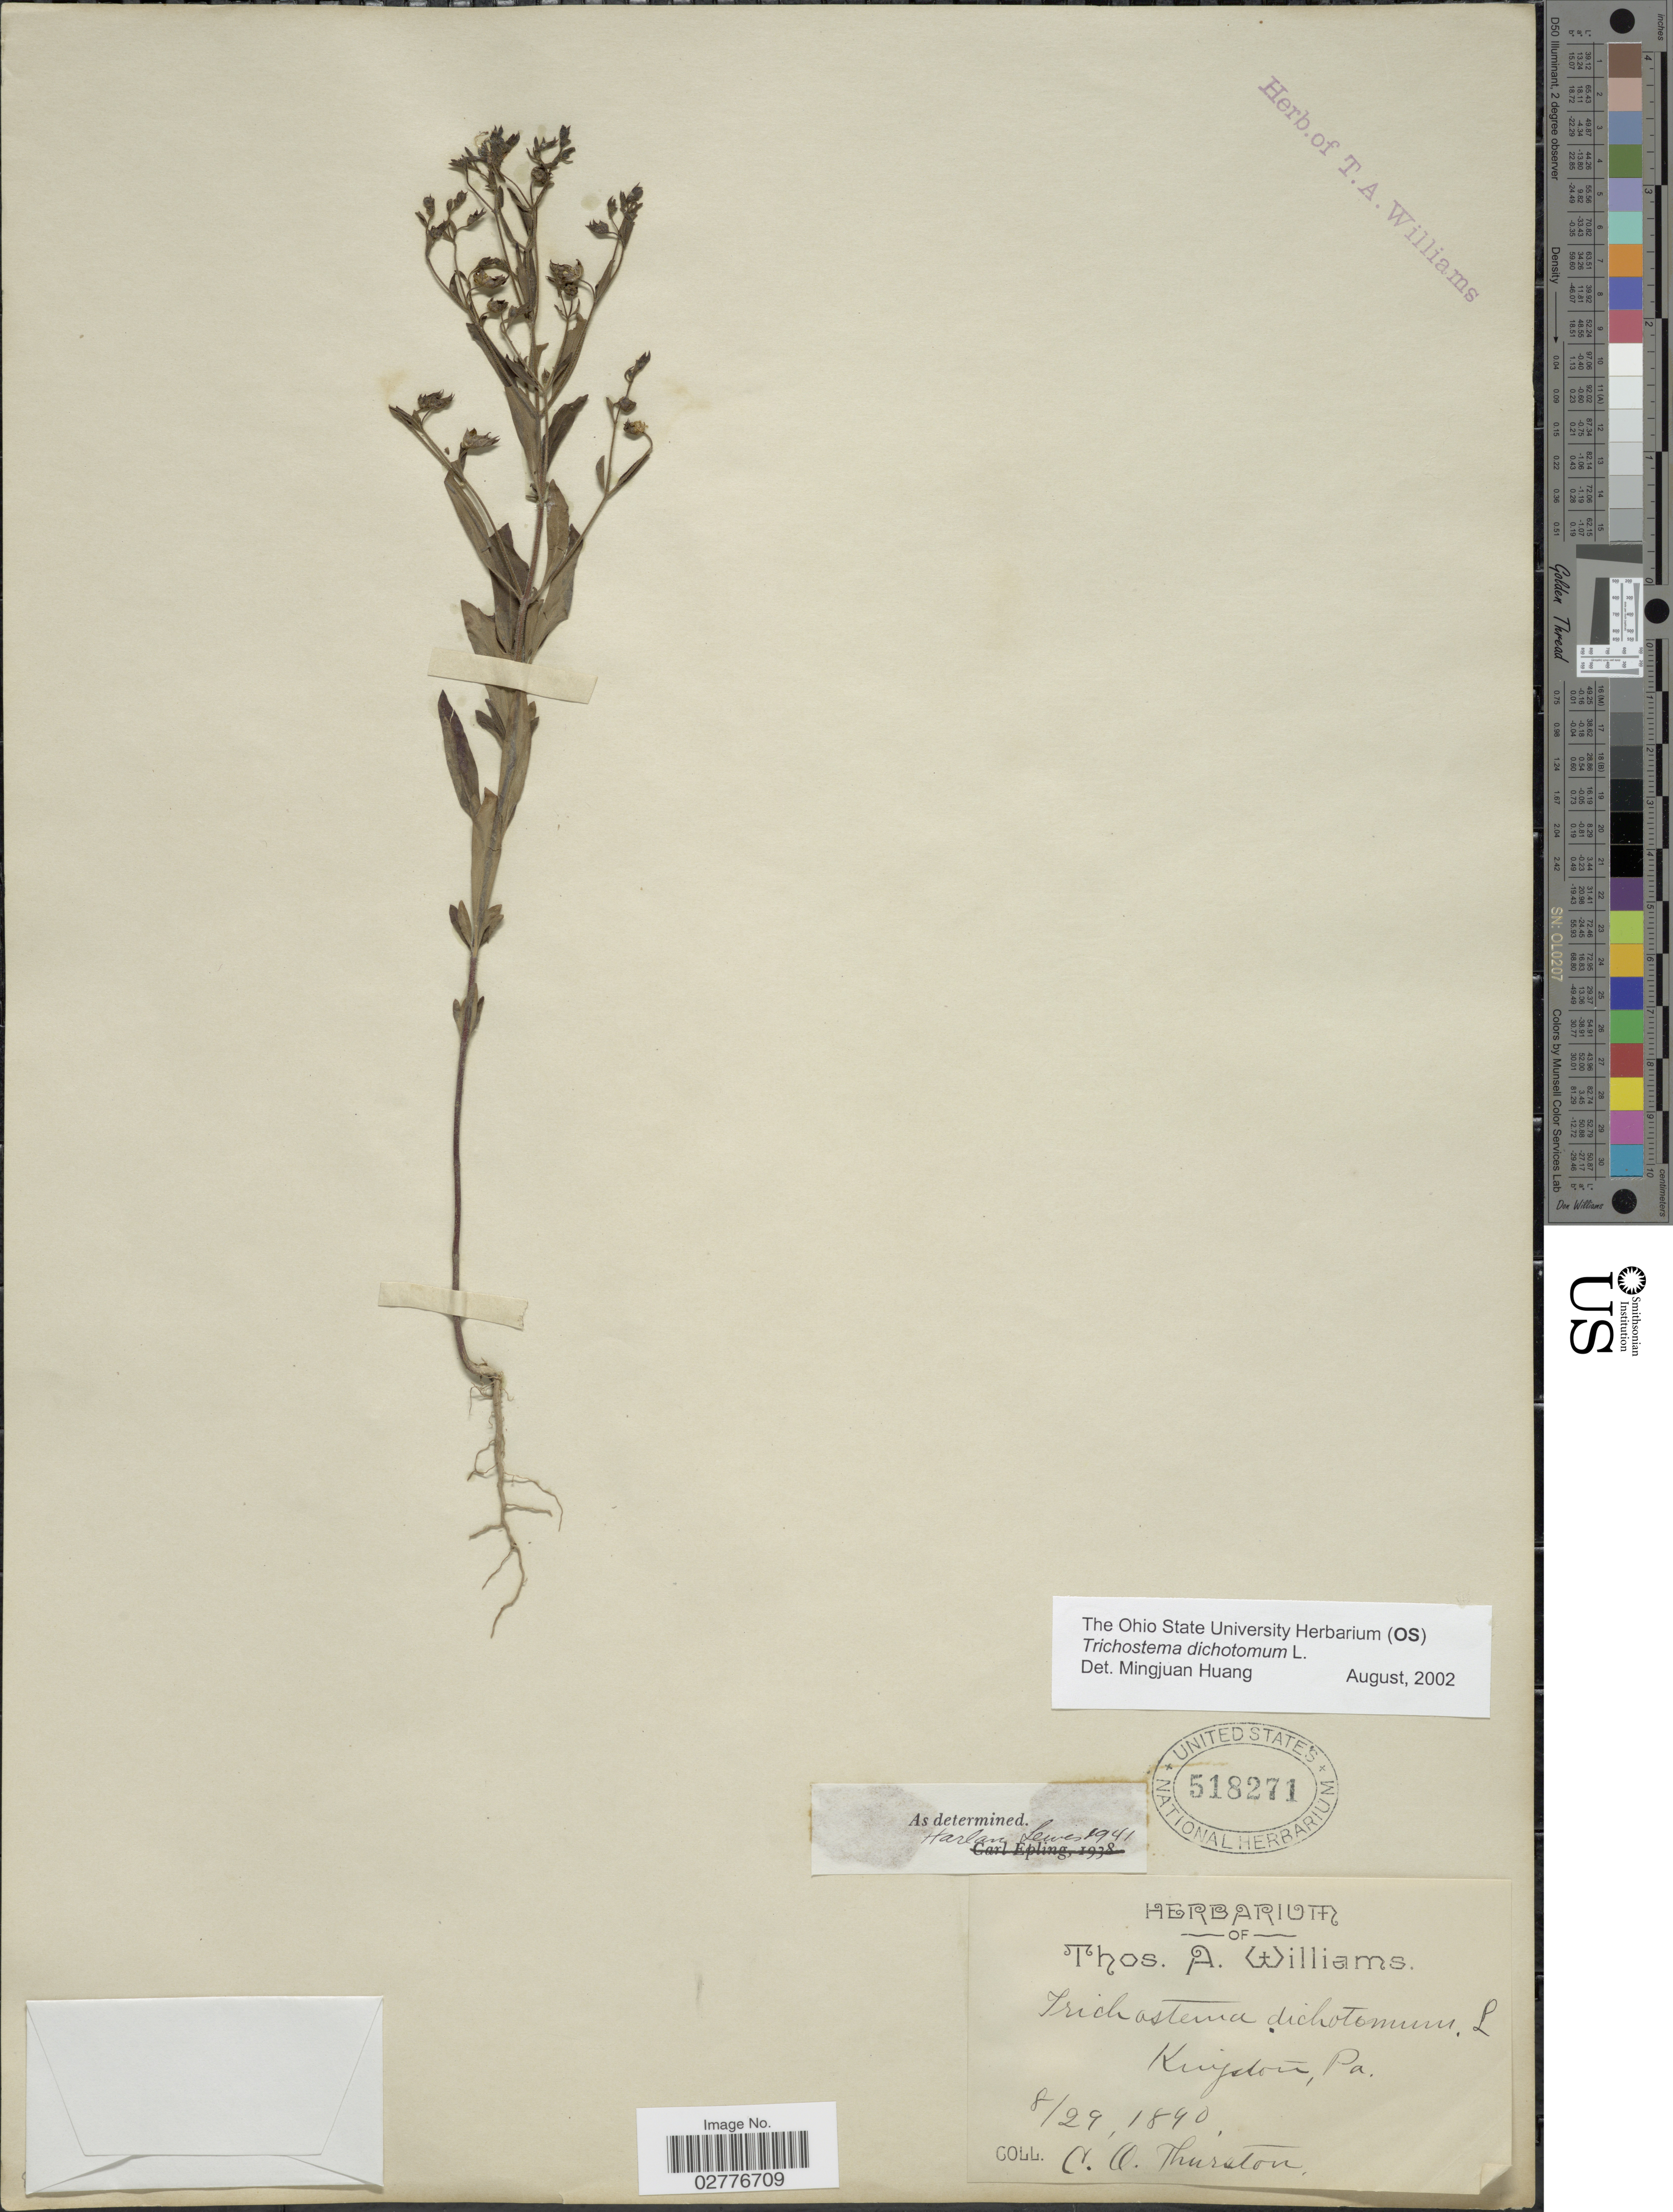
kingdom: Plantae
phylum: Tracheophyta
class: Magnoliopsida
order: Lamiales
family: Lamiaceae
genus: Trichostema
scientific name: Trichostema dichotomum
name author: L.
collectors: C. Thurston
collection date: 1890-08-29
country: United States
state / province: Pennsylvania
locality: Kingston.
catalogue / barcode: US 518271